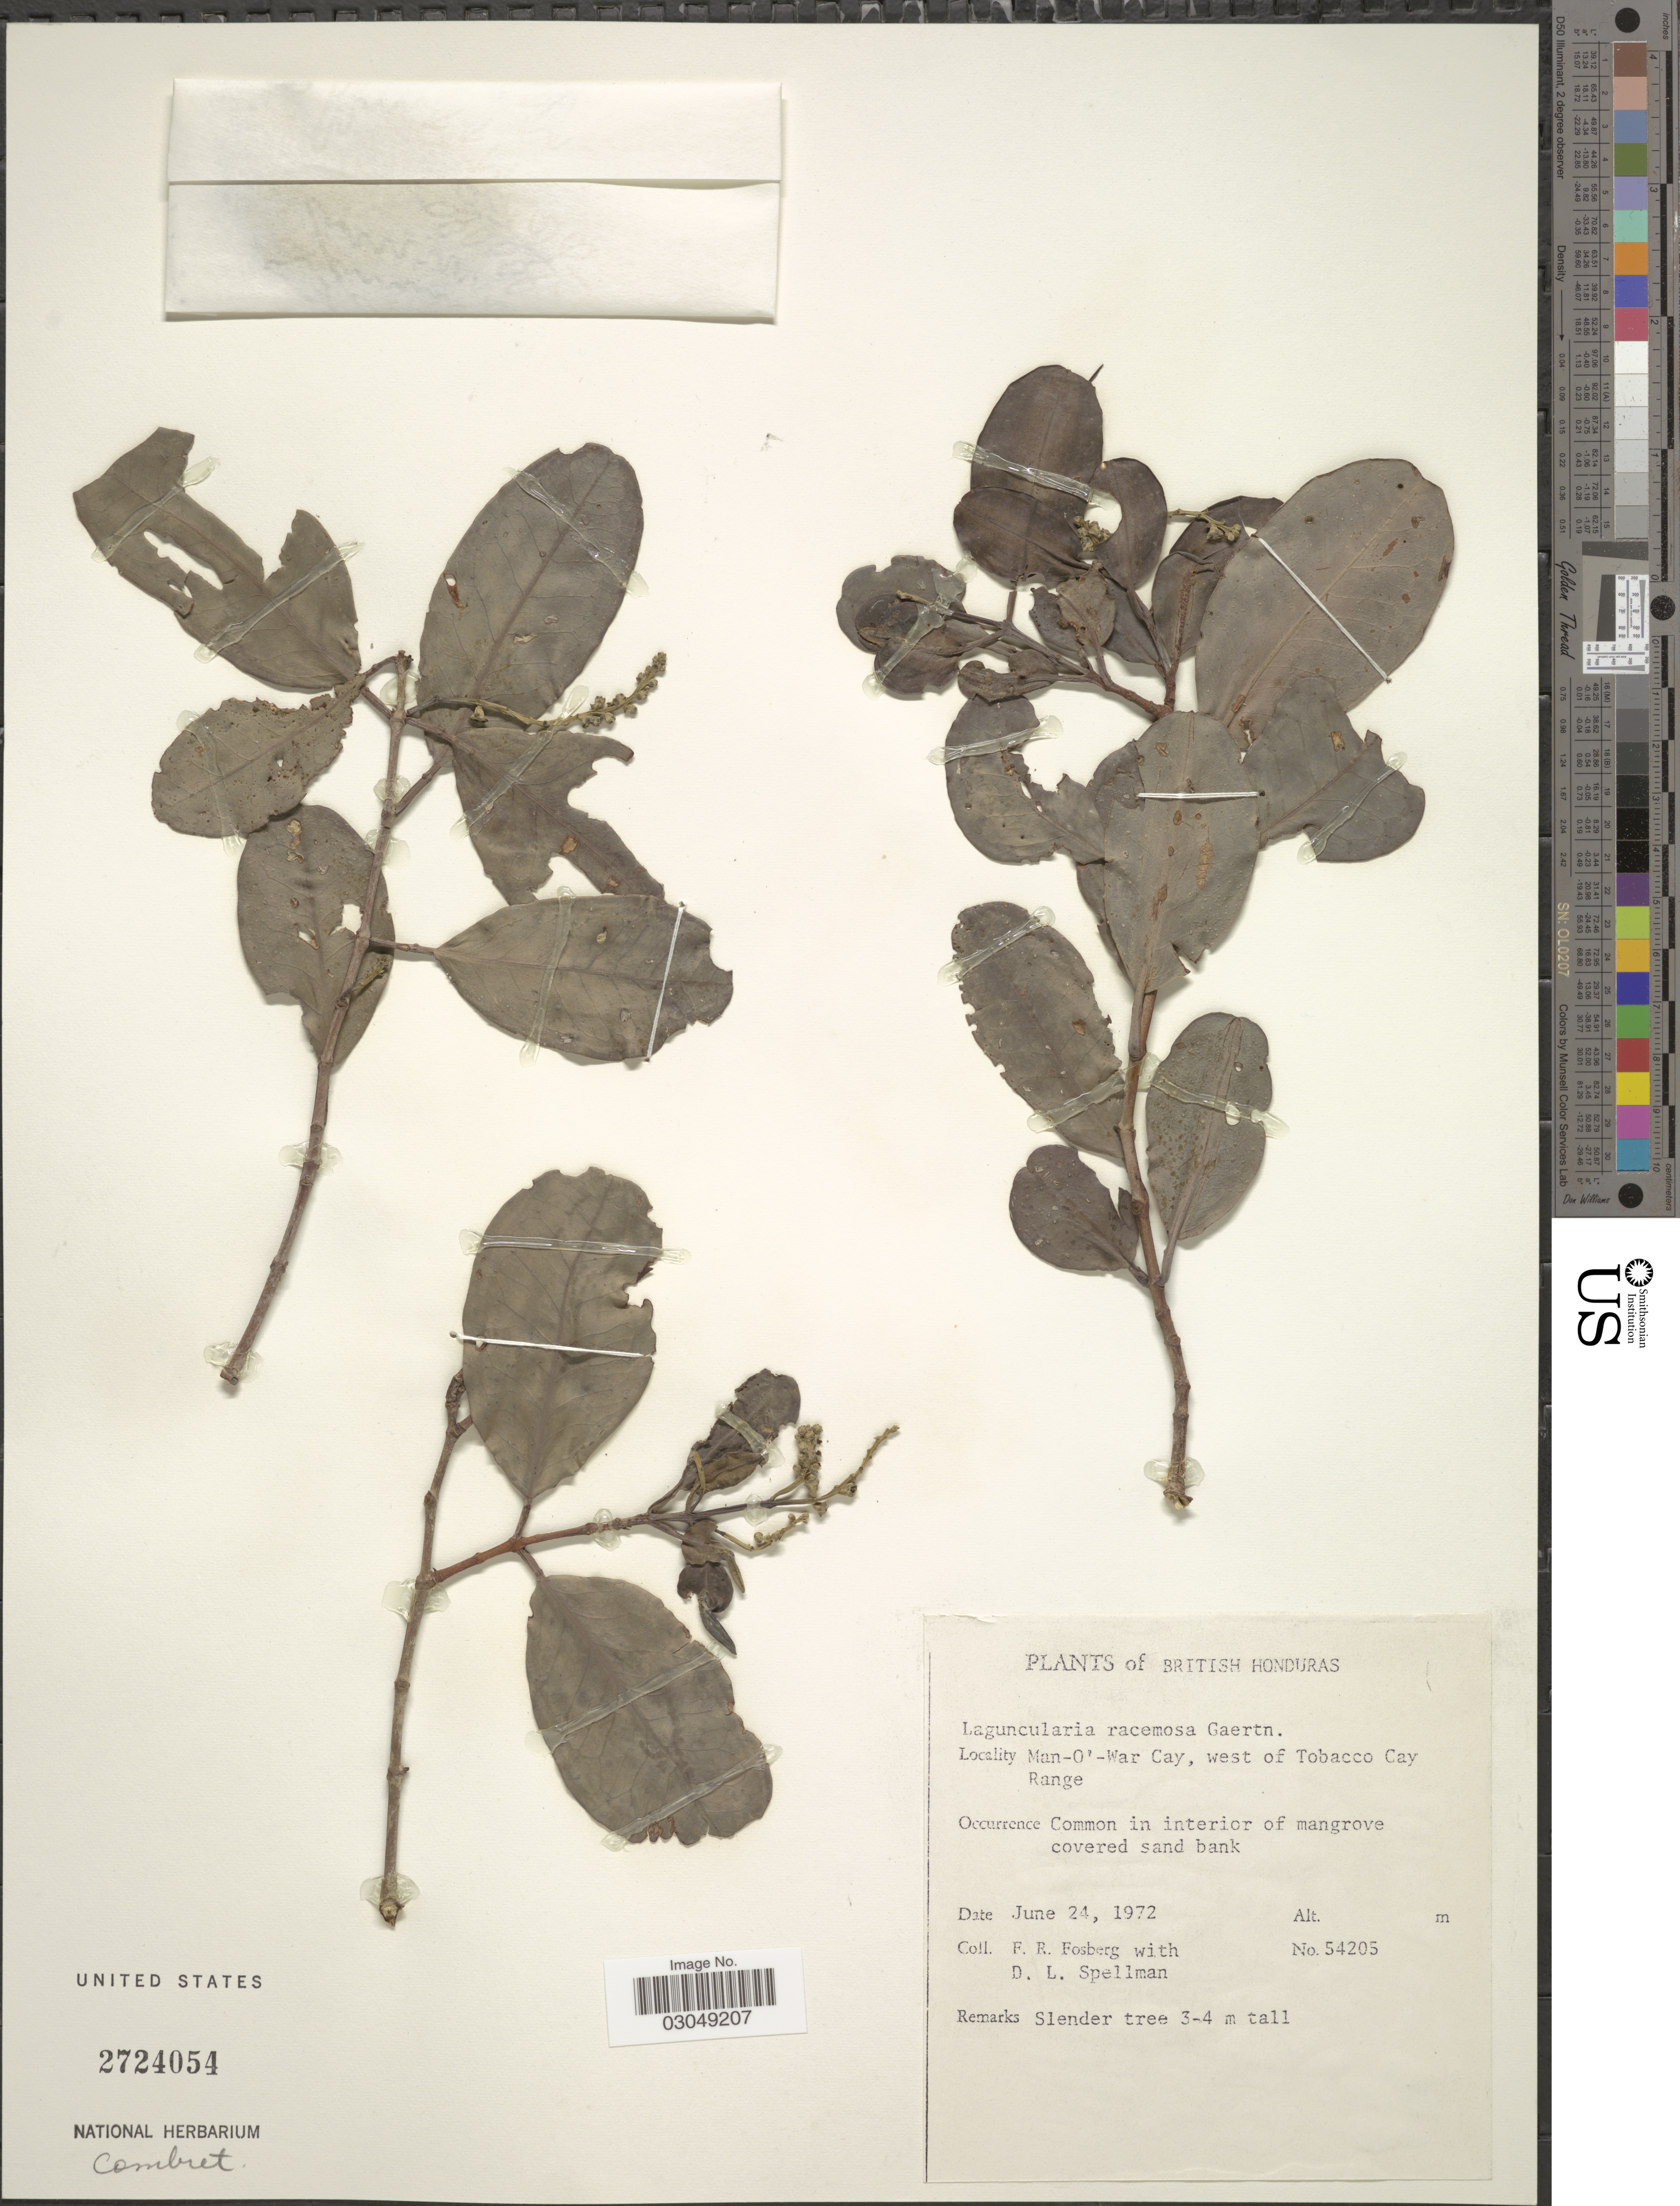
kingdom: Plantae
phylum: Tracheophyta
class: Magnoliopsida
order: Myrtales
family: Combretaceae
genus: Laguncularia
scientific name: Laguncularia racemosa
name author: (L.) C.F. Gaertn.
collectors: F. R. Fosberg & D. L. Spellman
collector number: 54205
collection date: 1972-06-24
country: Belize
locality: British Honduras. Man-O'-War Cay, west of Tobacco Cay Range.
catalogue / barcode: US 2724054